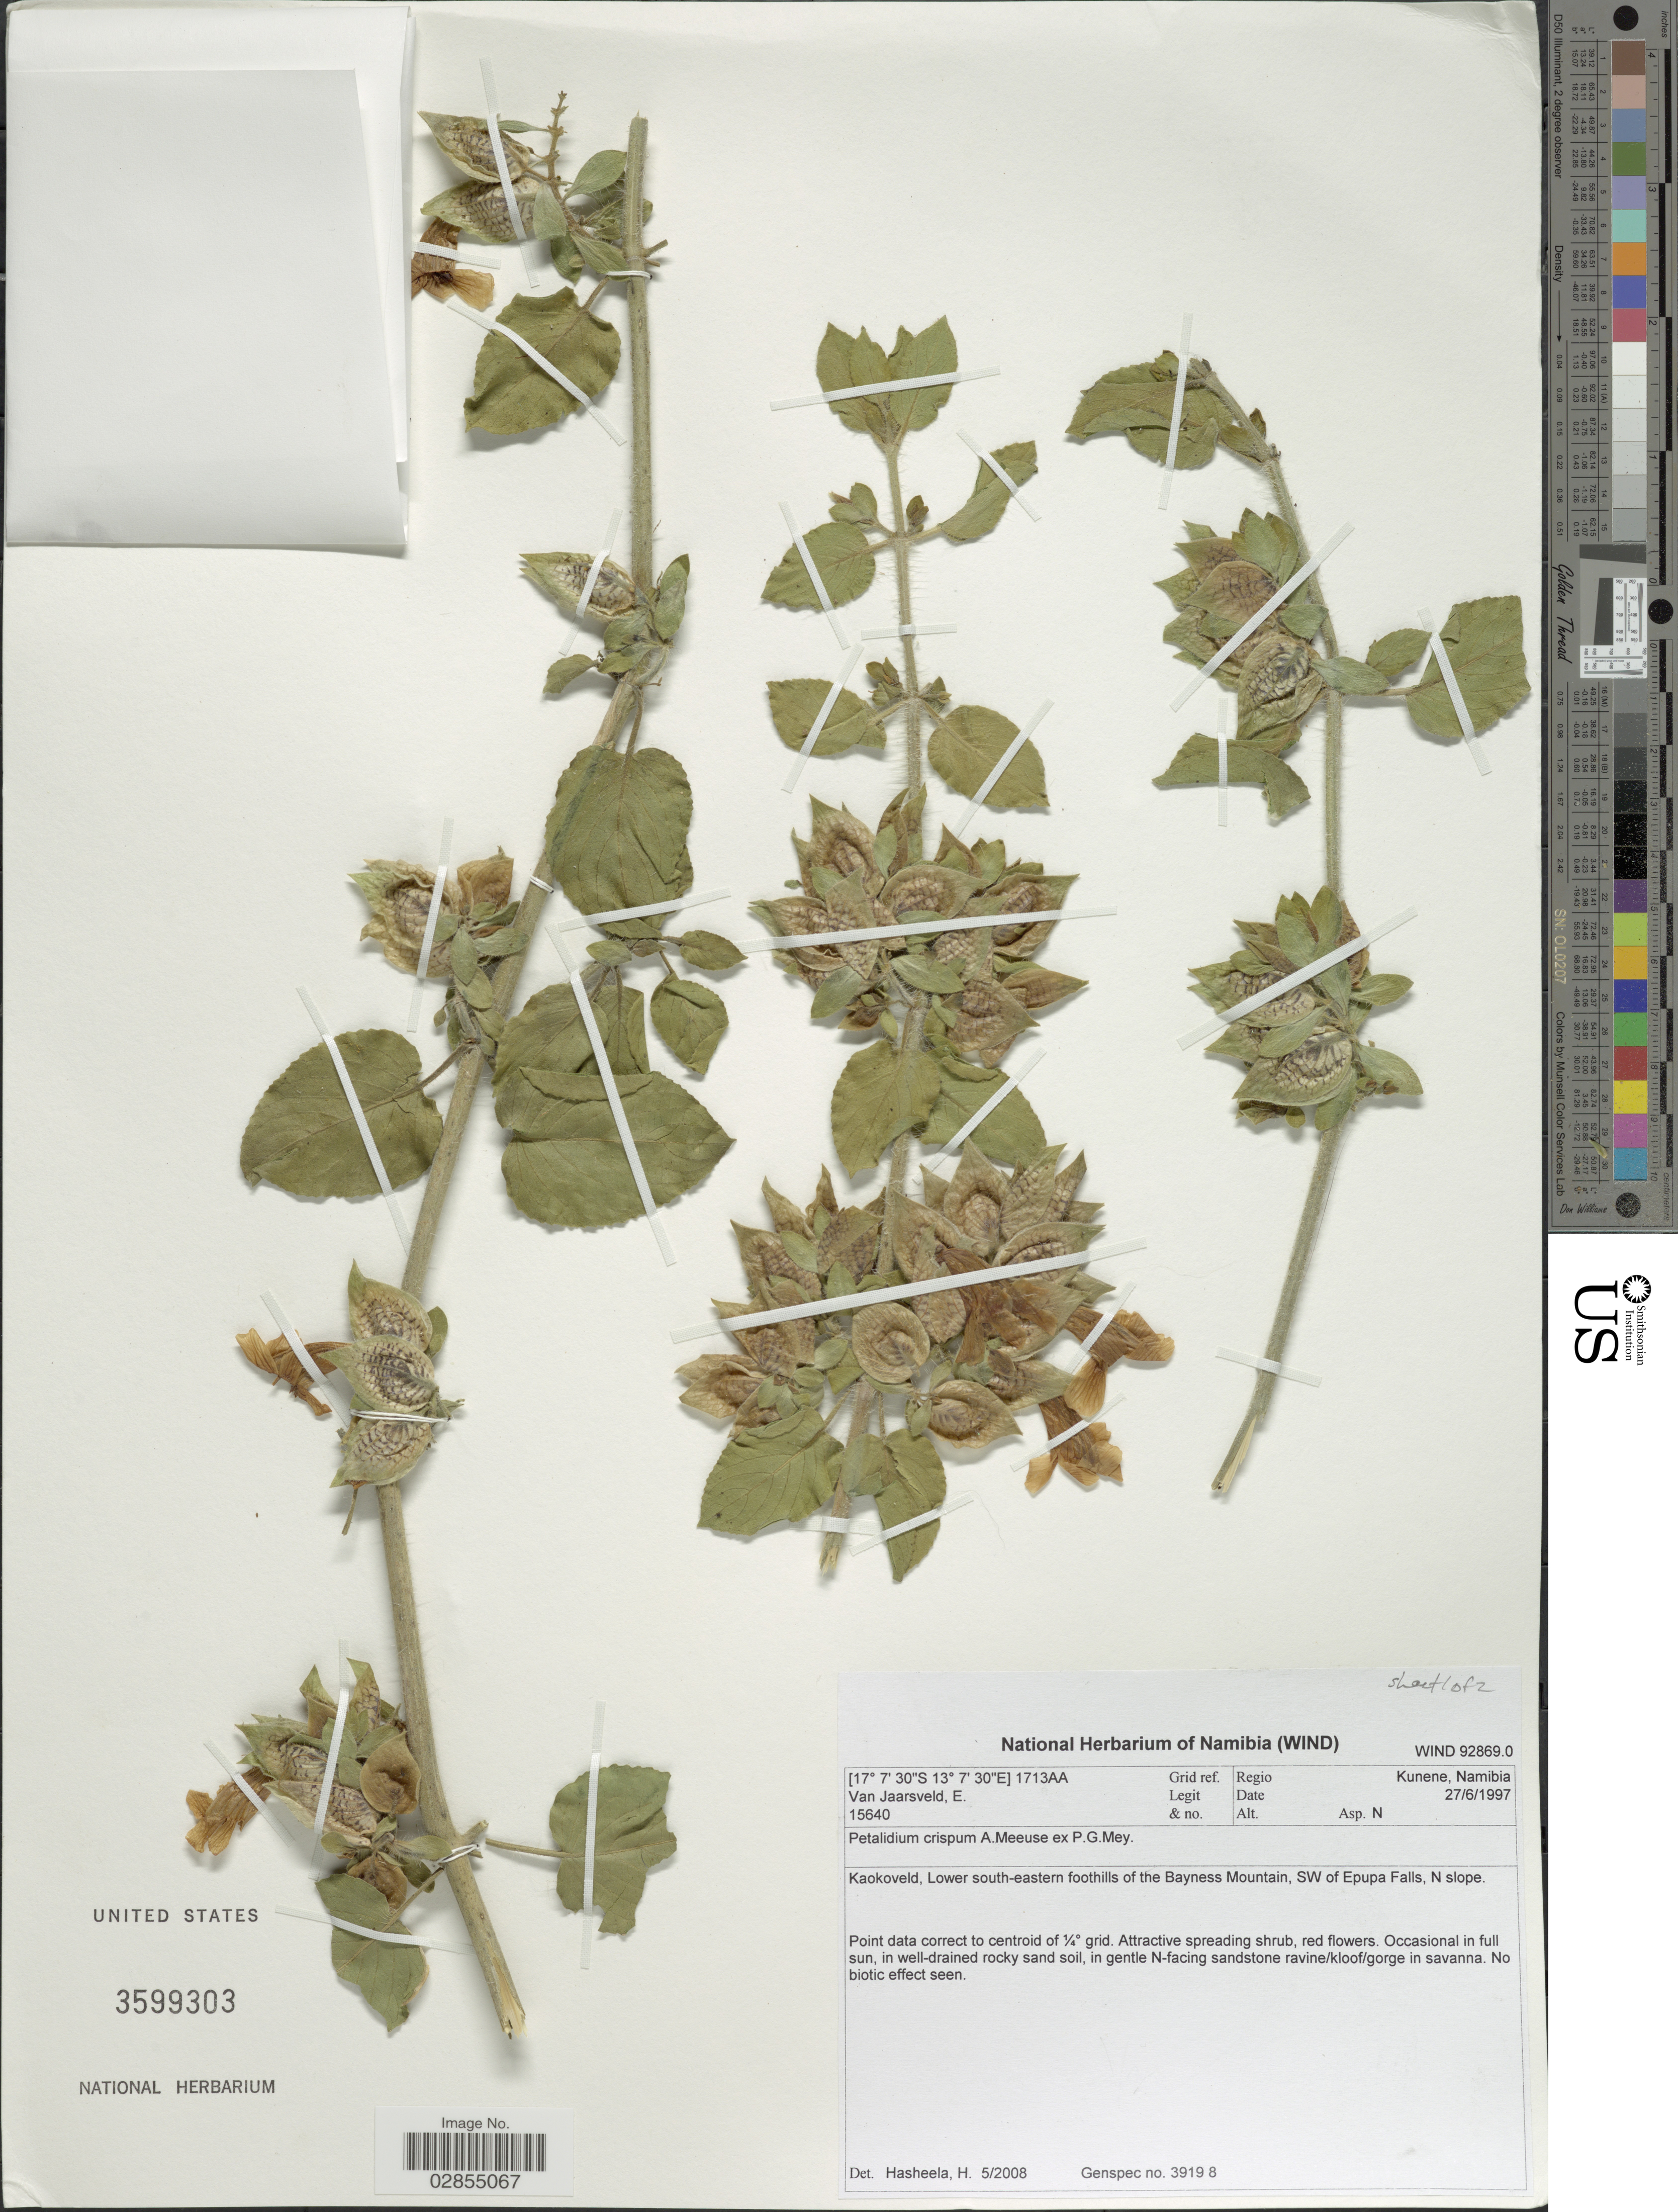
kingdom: Plantae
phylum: Tracheophyta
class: Magnoliopsida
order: Lamiales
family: Acanthaceae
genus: Petalidium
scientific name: Petalidium crispum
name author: A. Meeuse ex P.G. Mey.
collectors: E. van Jaarsveld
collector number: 15640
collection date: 1997-06-27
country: Namibia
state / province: Kunene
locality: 1713AA. Regio Kunene, Kaokoveld, Lower south-eastern foothills of the Baynes Mountain, SW of Epupa Falls, N slope.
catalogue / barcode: US 3599303